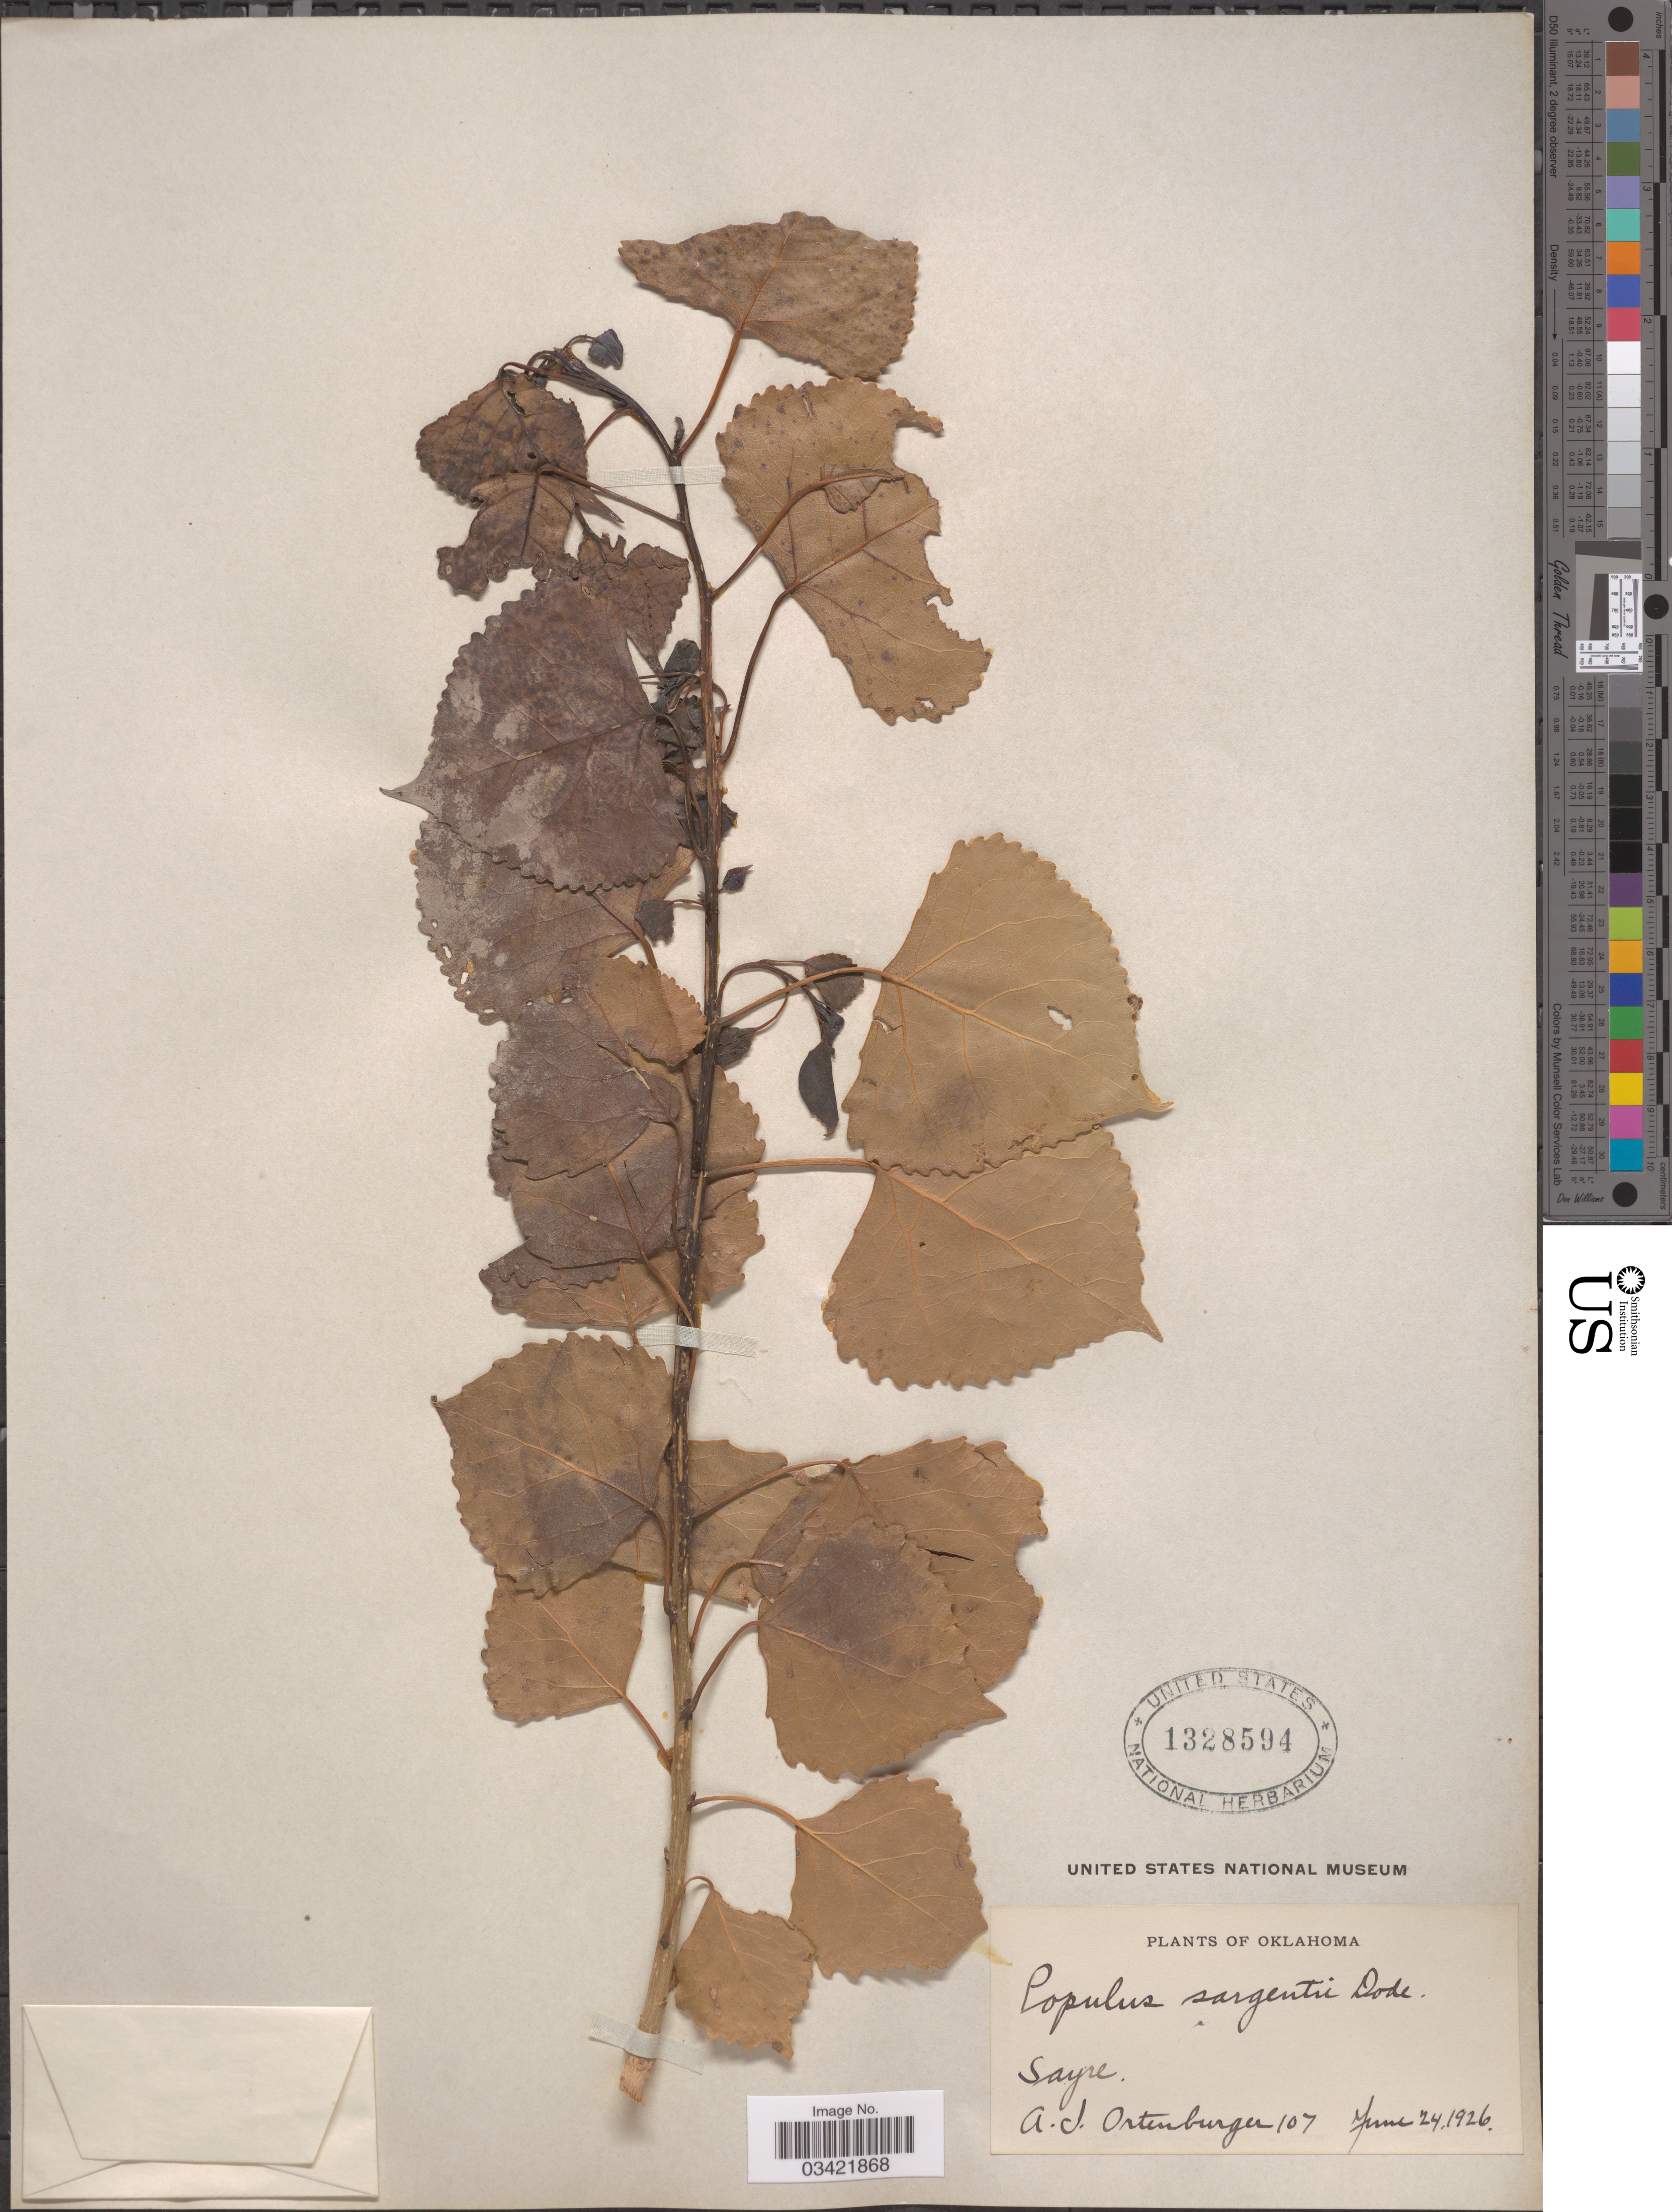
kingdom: Plantae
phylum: Tracheophyta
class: Magnoliopsida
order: Malpighiales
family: Salicaceae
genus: Populus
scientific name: Populus deltoides subsp. monilifera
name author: (Aiton) Eckenw.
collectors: A. Ortenburger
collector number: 107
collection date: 1926-06-24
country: United States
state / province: Oklahoma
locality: Sayre.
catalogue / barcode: US 1328594